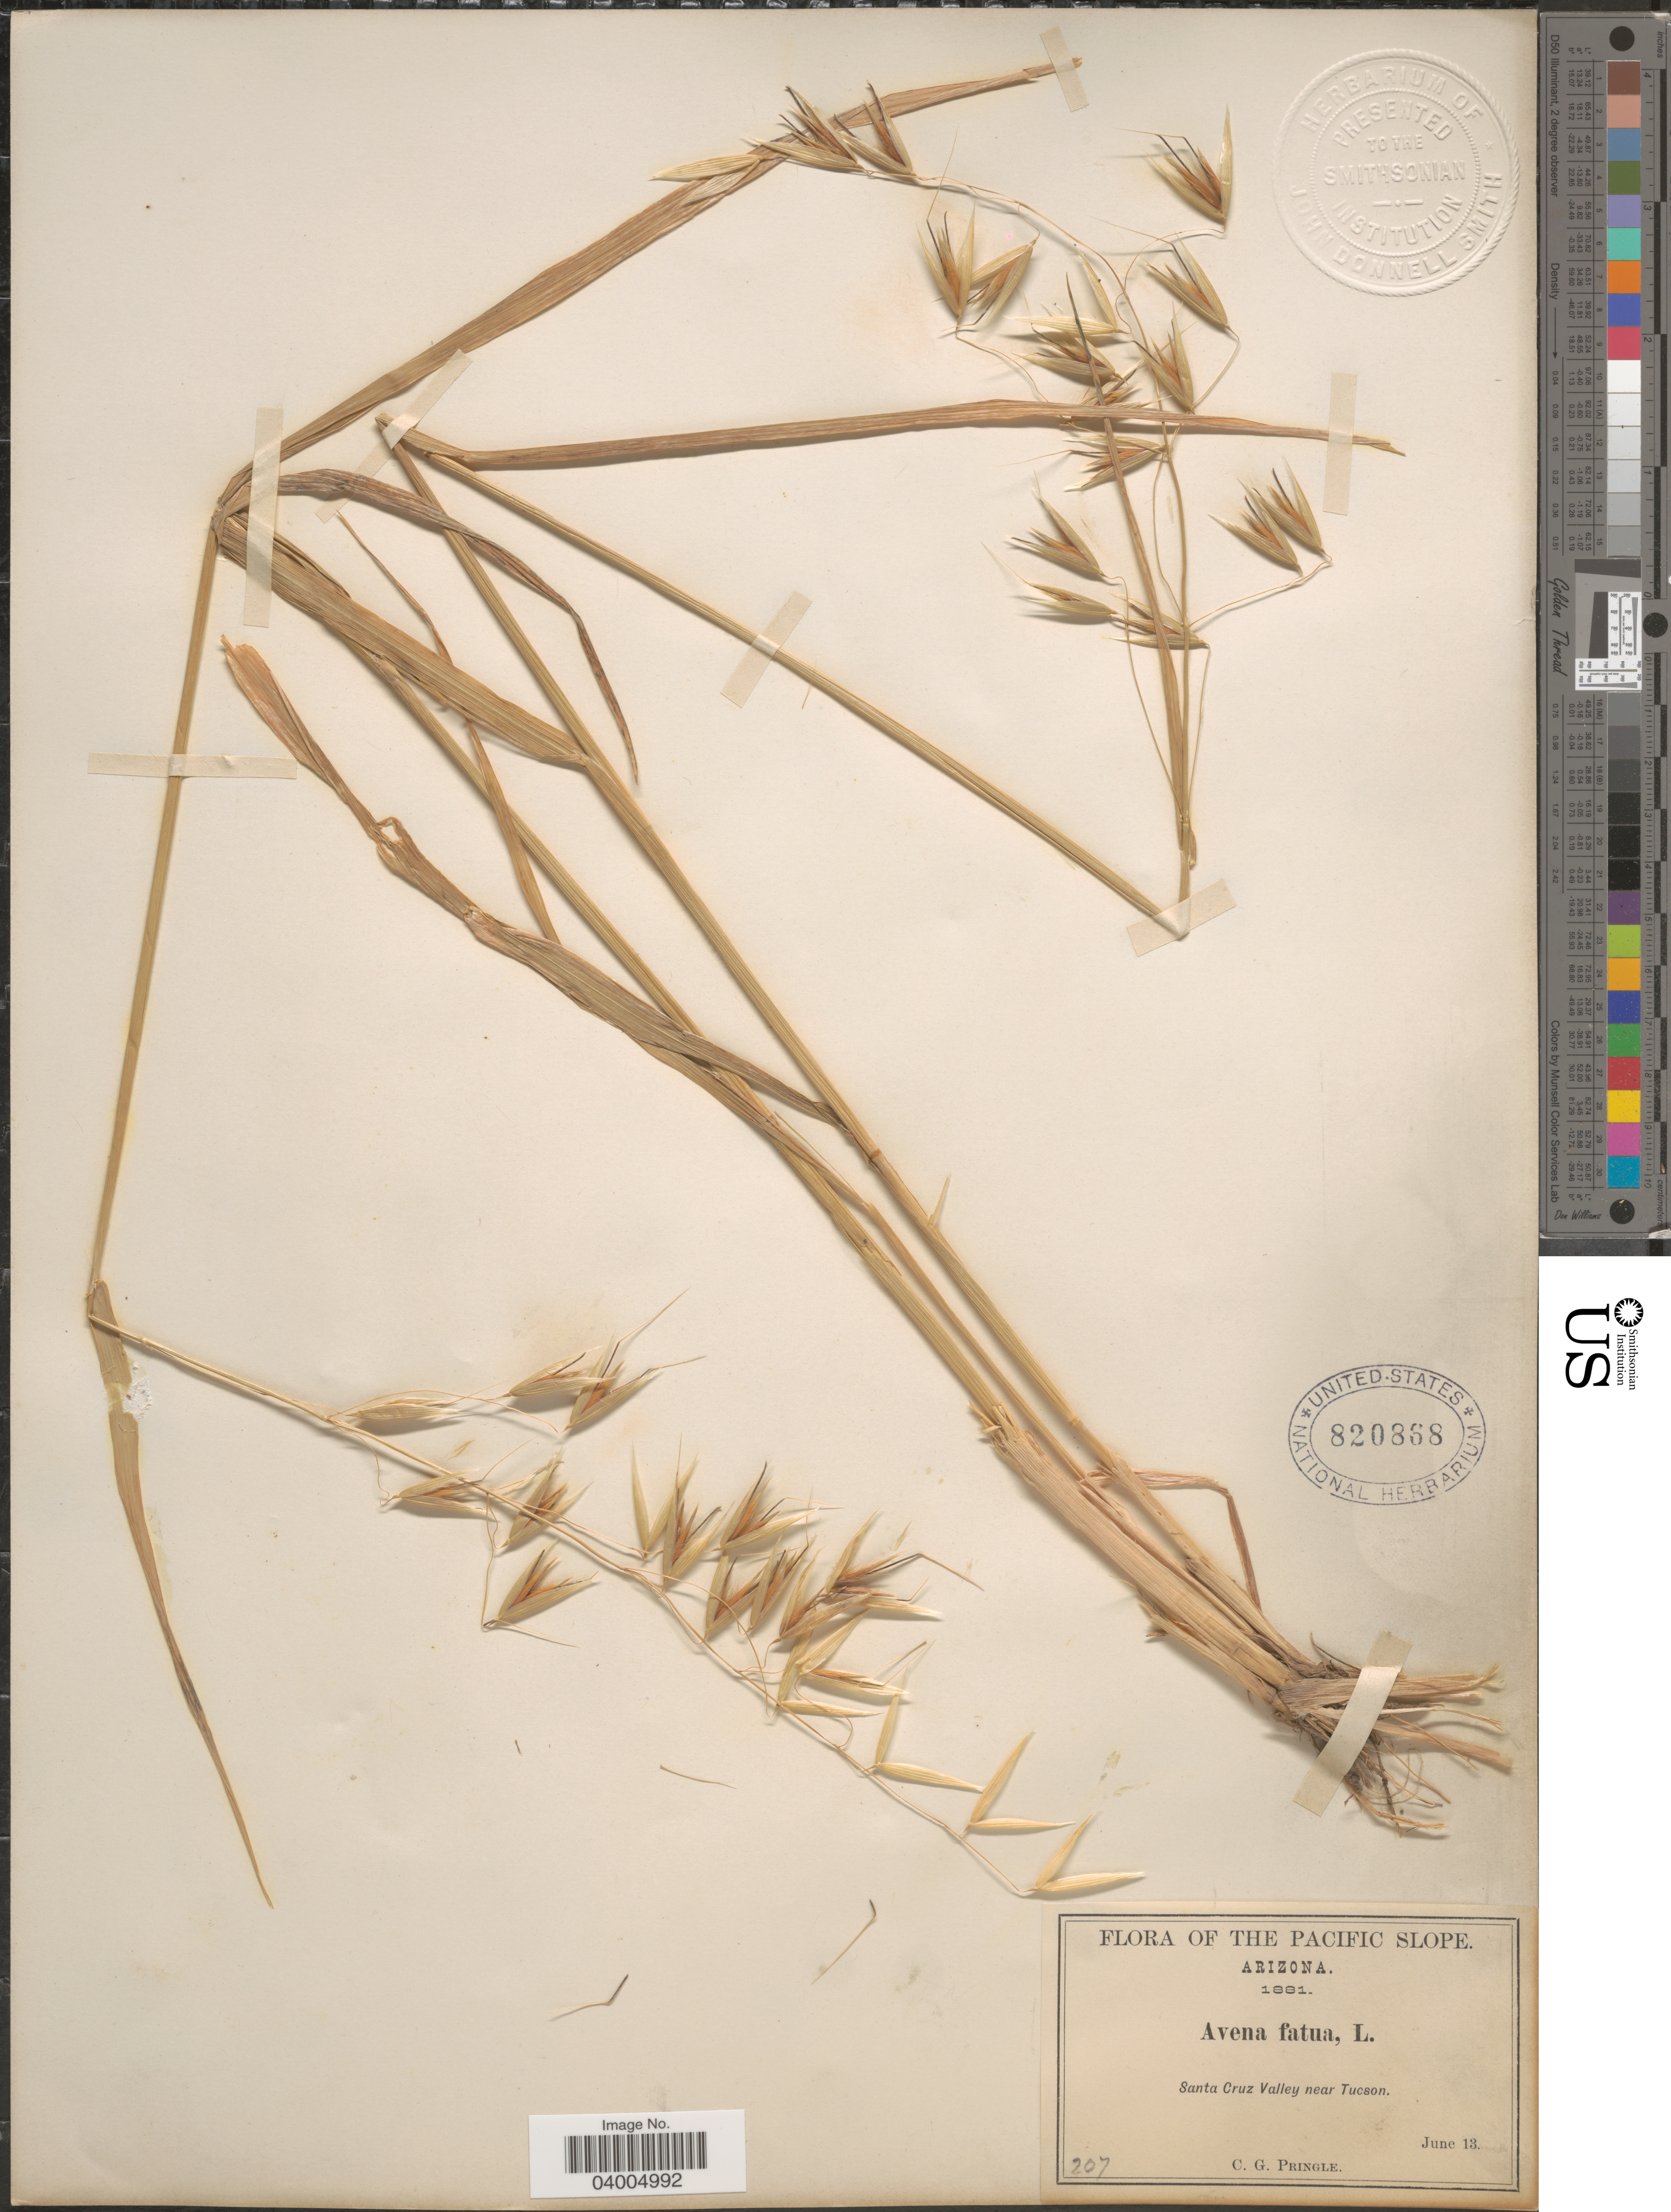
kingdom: Plantae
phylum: Tracheophyta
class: Liliopsida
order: Poales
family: Poaceae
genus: Avena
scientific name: Avena sativa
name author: L.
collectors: C. G. Pringle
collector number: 207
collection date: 1881-06-13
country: United States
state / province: Arizona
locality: The Pacific Slope. Santa Cruz Valley near Tucson.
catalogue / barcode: US 820868